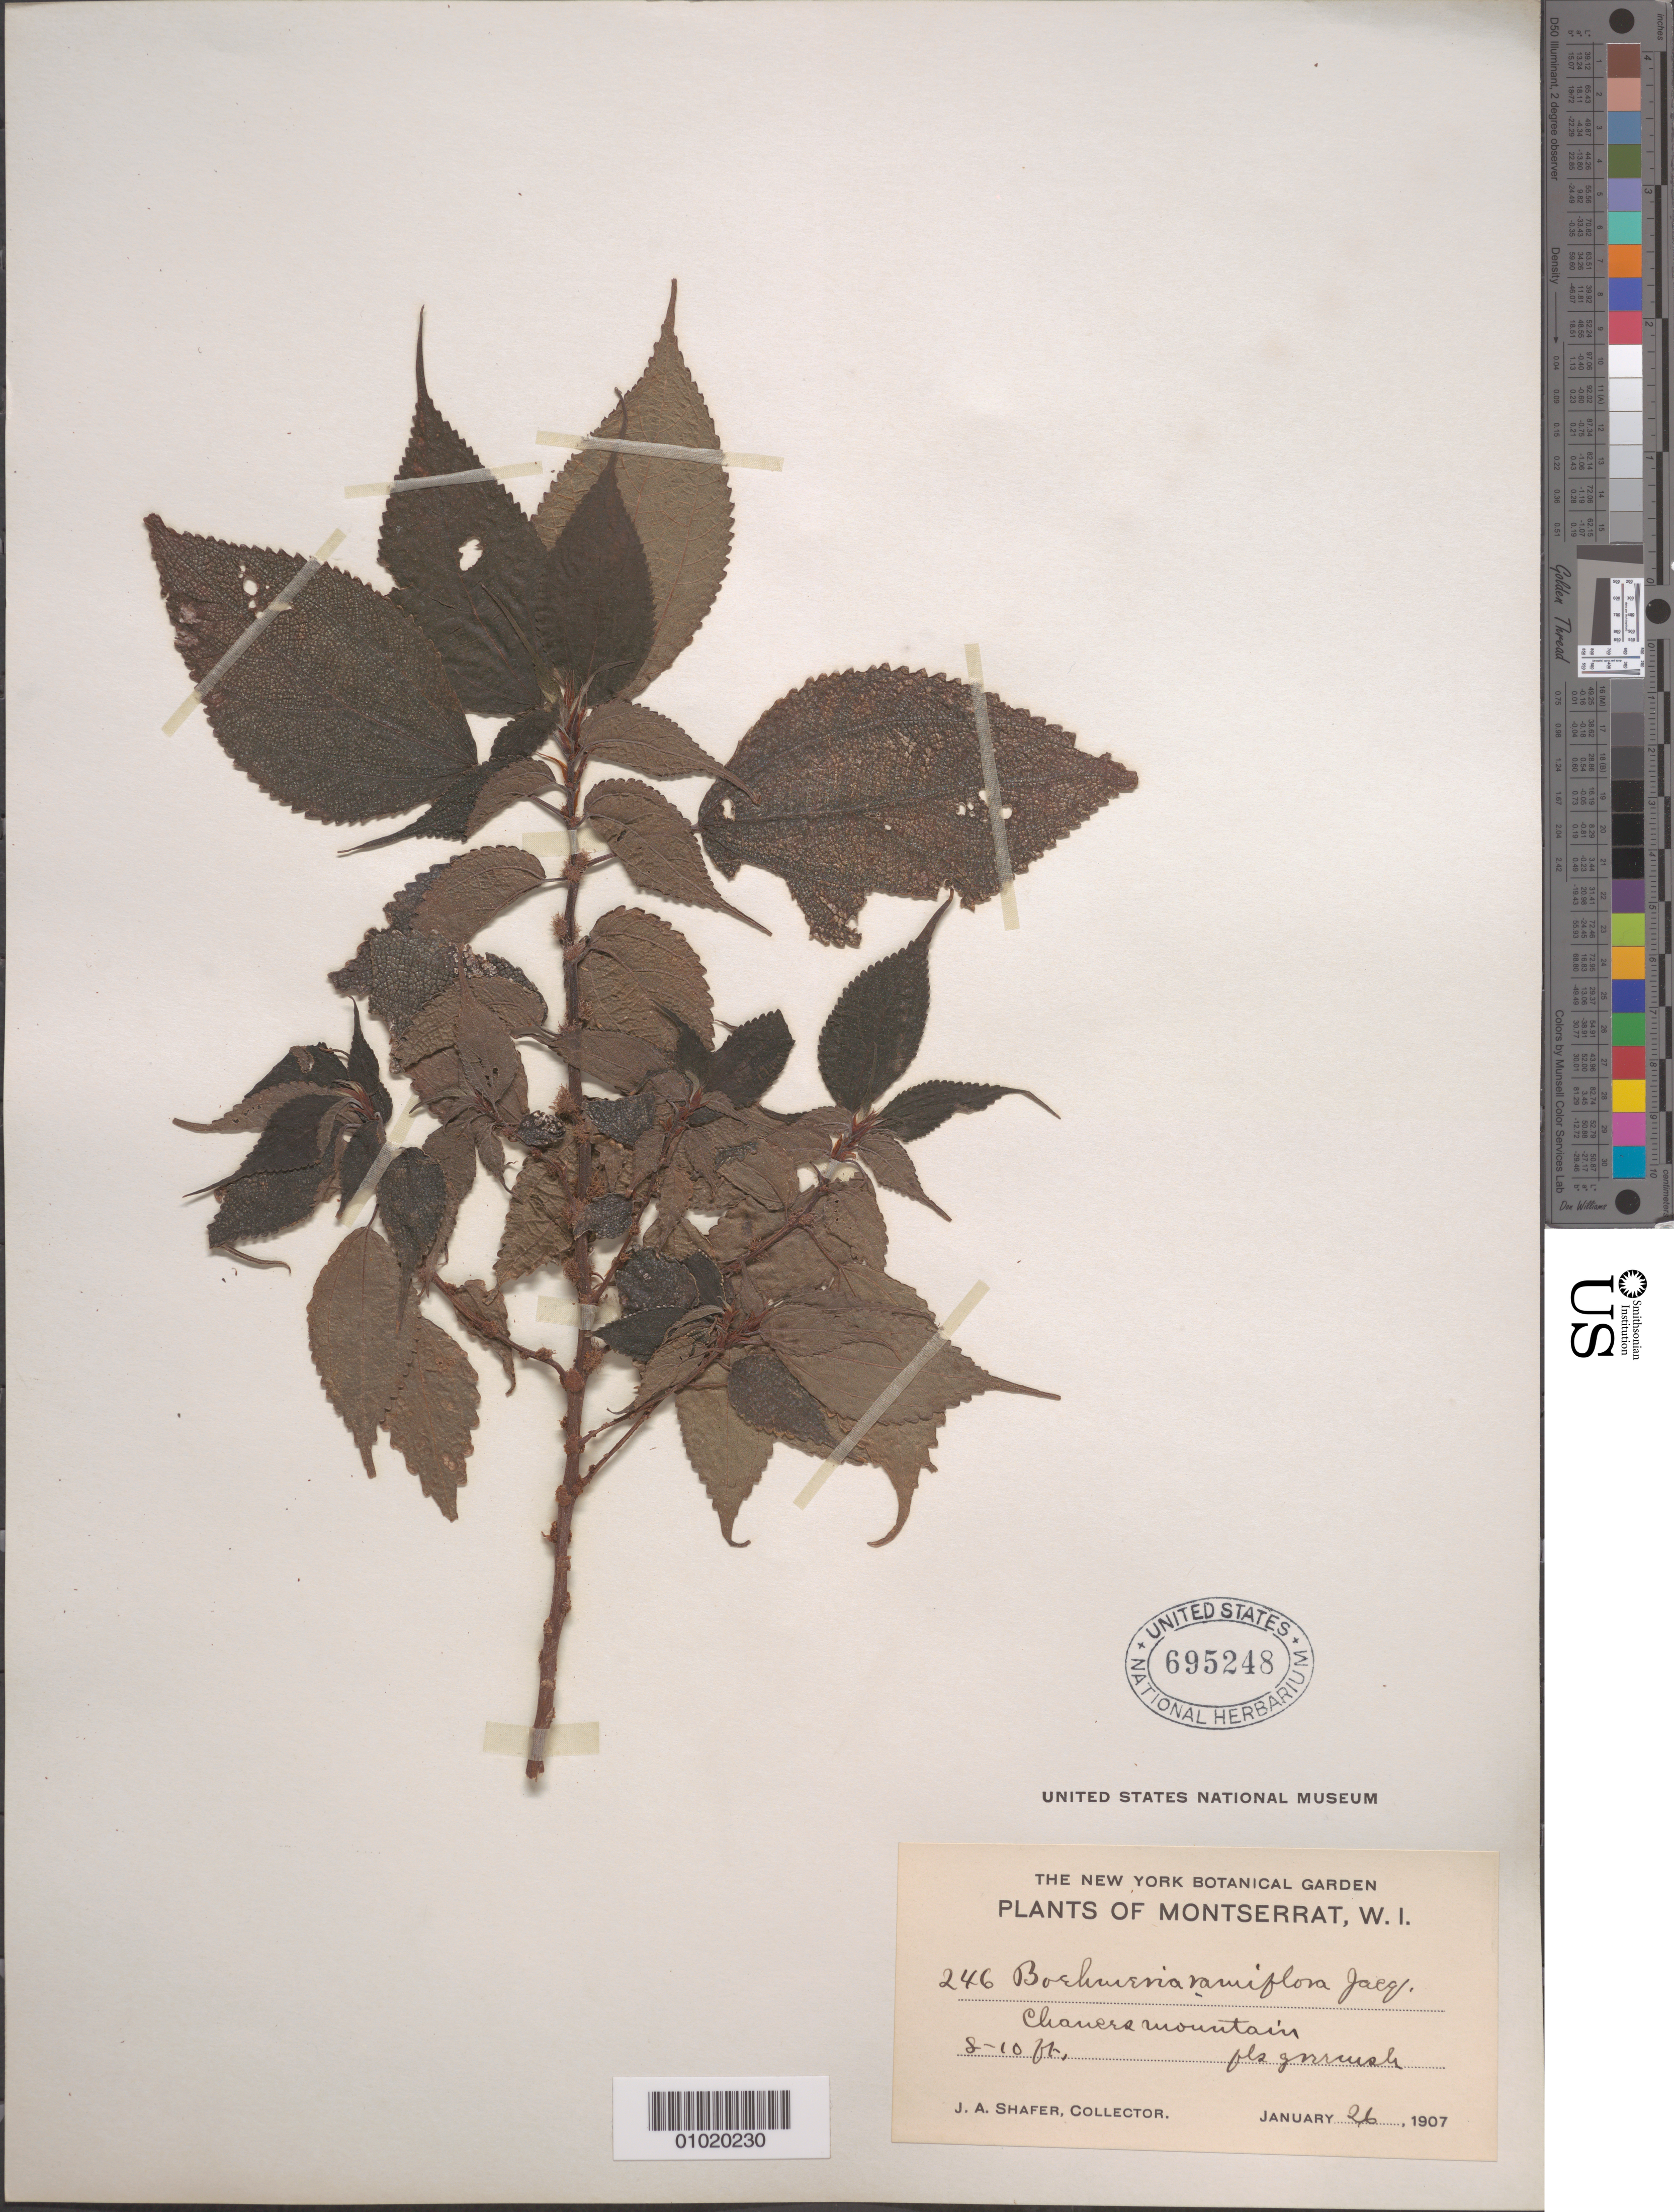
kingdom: Plantae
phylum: Tracheophyta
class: Magnoliopsida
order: Rosales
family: Urticaceae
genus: Boehmeria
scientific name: Boehmeria ramiflora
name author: Jacq.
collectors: J. A. Shafer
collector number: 246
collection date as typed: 26 Jan 1907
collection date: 1907-01-26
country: Montserrat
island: Montserrat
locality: Chauers mountain.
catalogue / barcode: US 695248